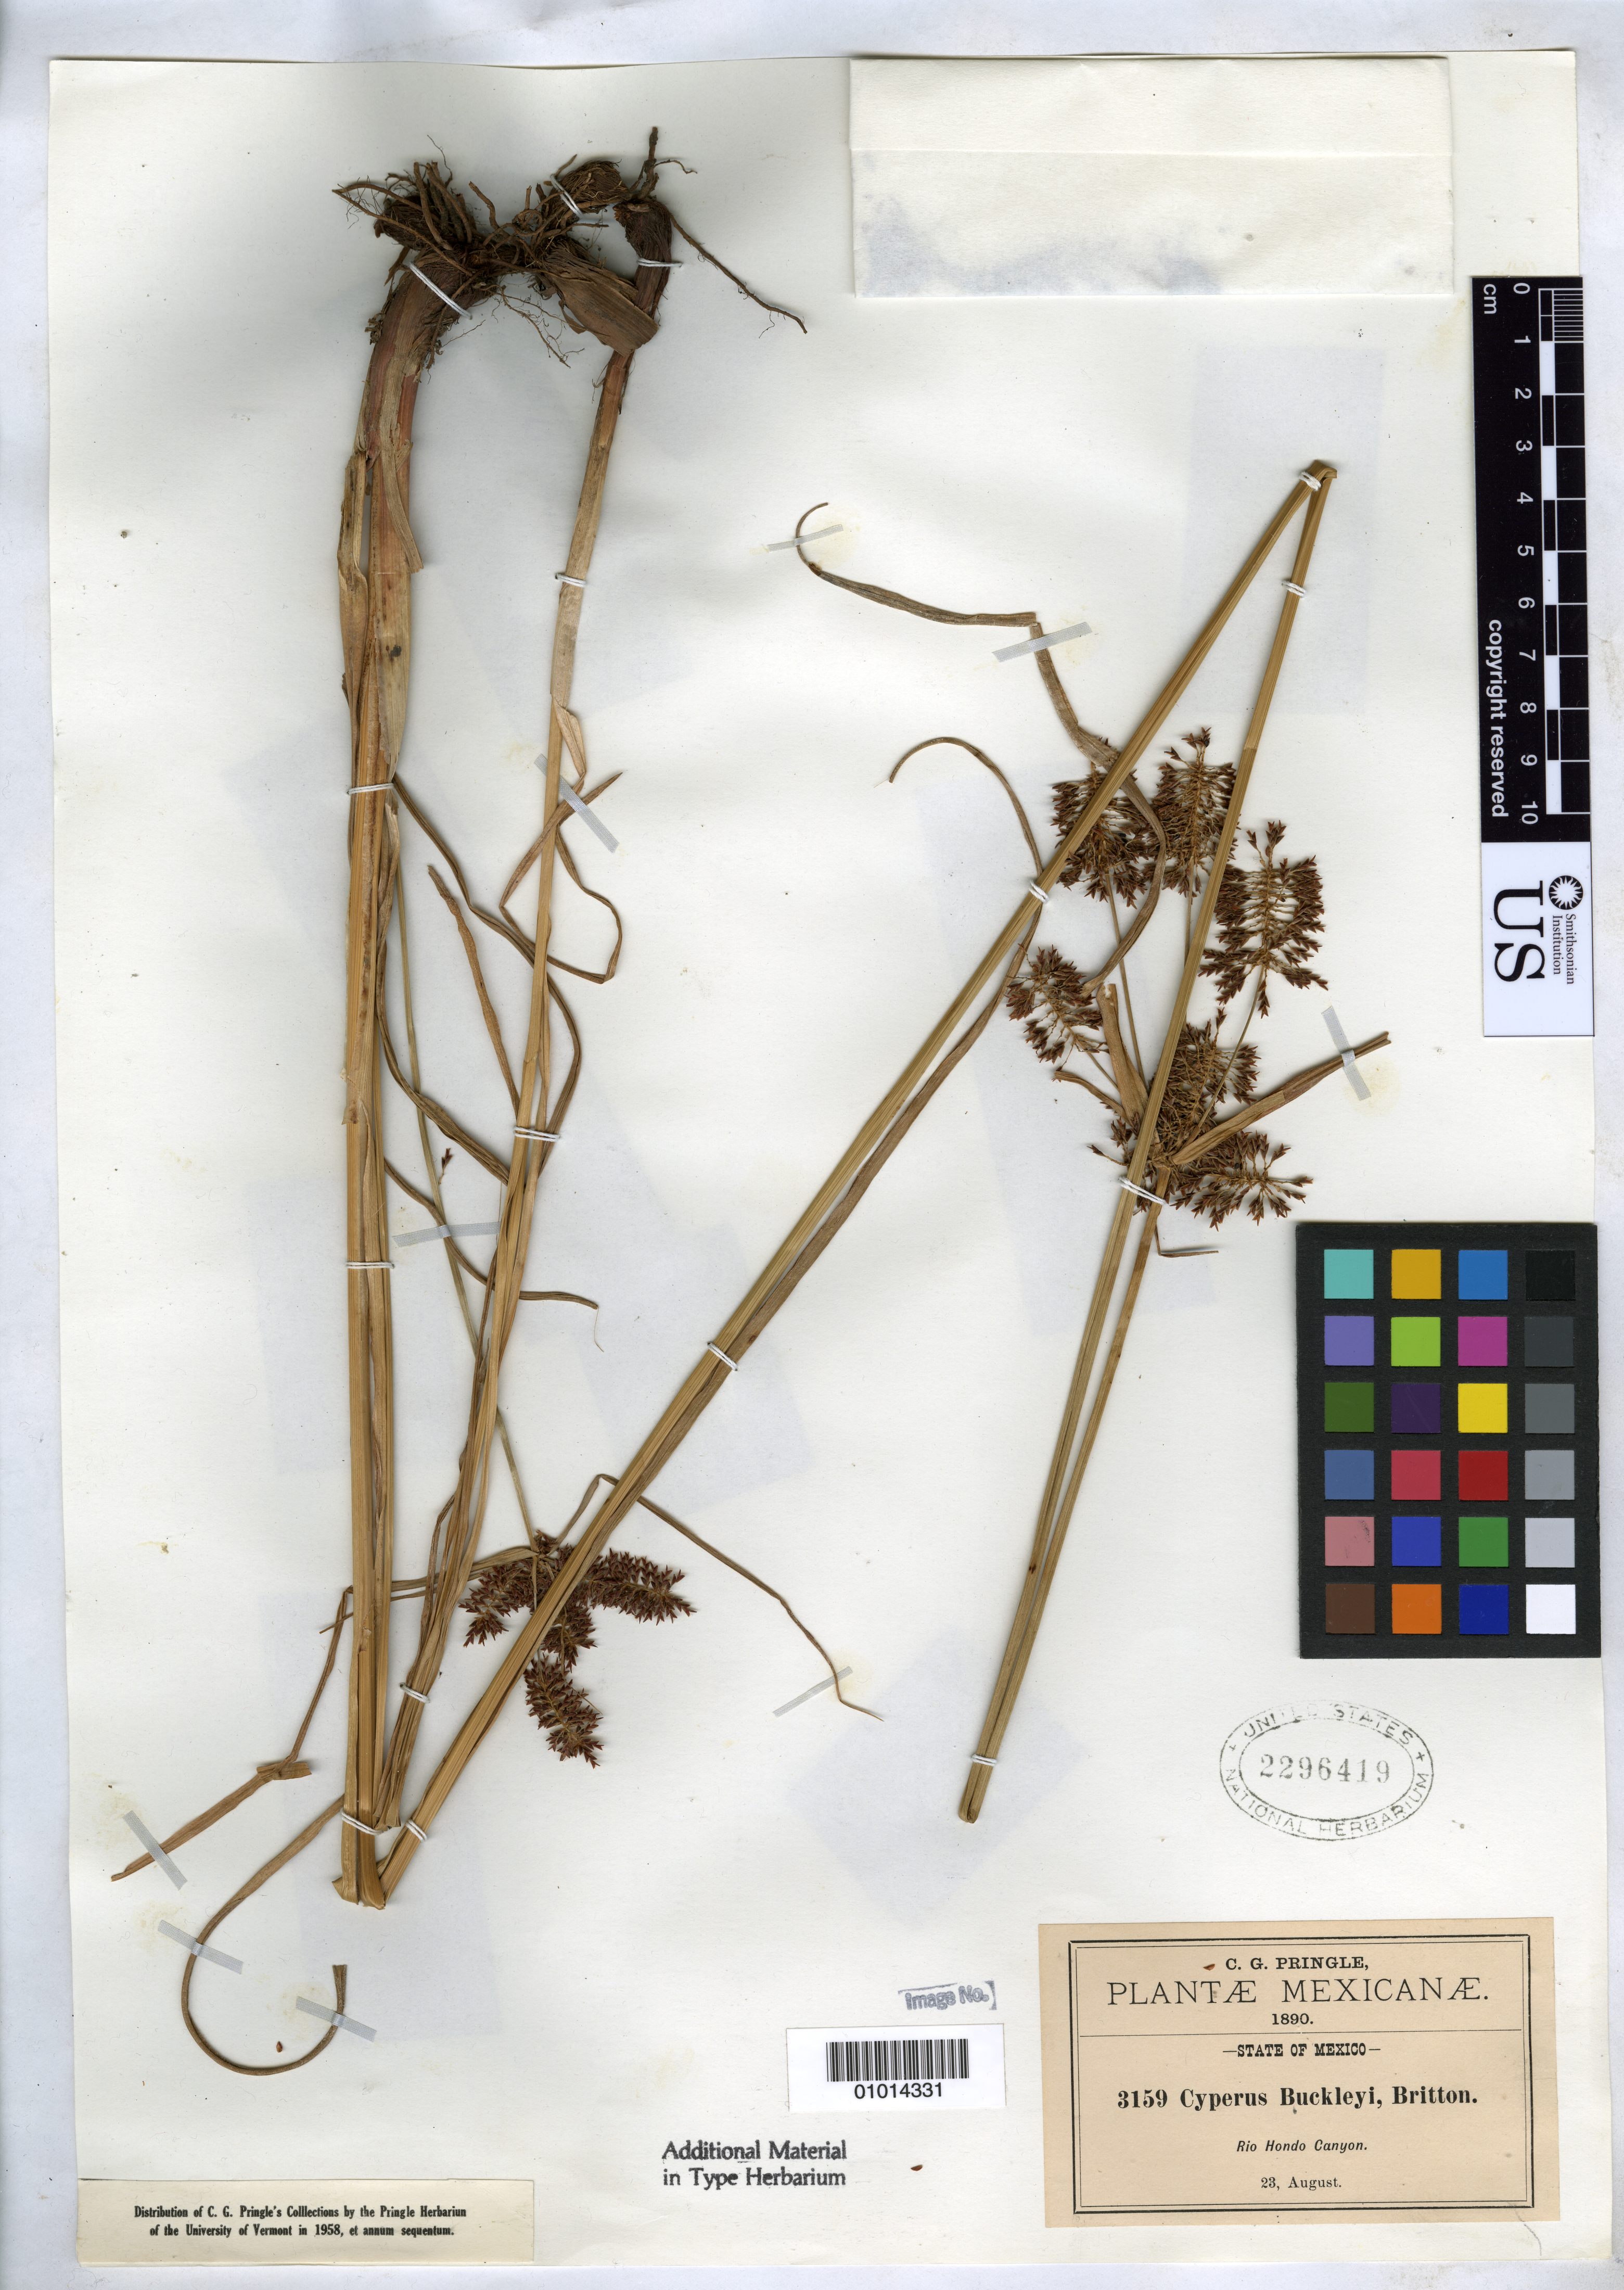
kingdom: Plantae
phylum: Tracheophyta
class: Liliopsida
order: Poales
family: Cyperaceae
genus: Cyperus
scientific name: Cyperus spectabilis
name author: Link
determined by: Strong, Mark T., (BOT), Smithsonian Institution - National Museum of Natural History (UNITED STATES)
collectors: C. G. Pringle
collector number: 3159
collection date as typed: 23 Aug 1890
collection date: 1890-08-23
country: Mexico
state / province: México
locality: Rio Honda Canyon.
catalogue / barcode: US 2296419